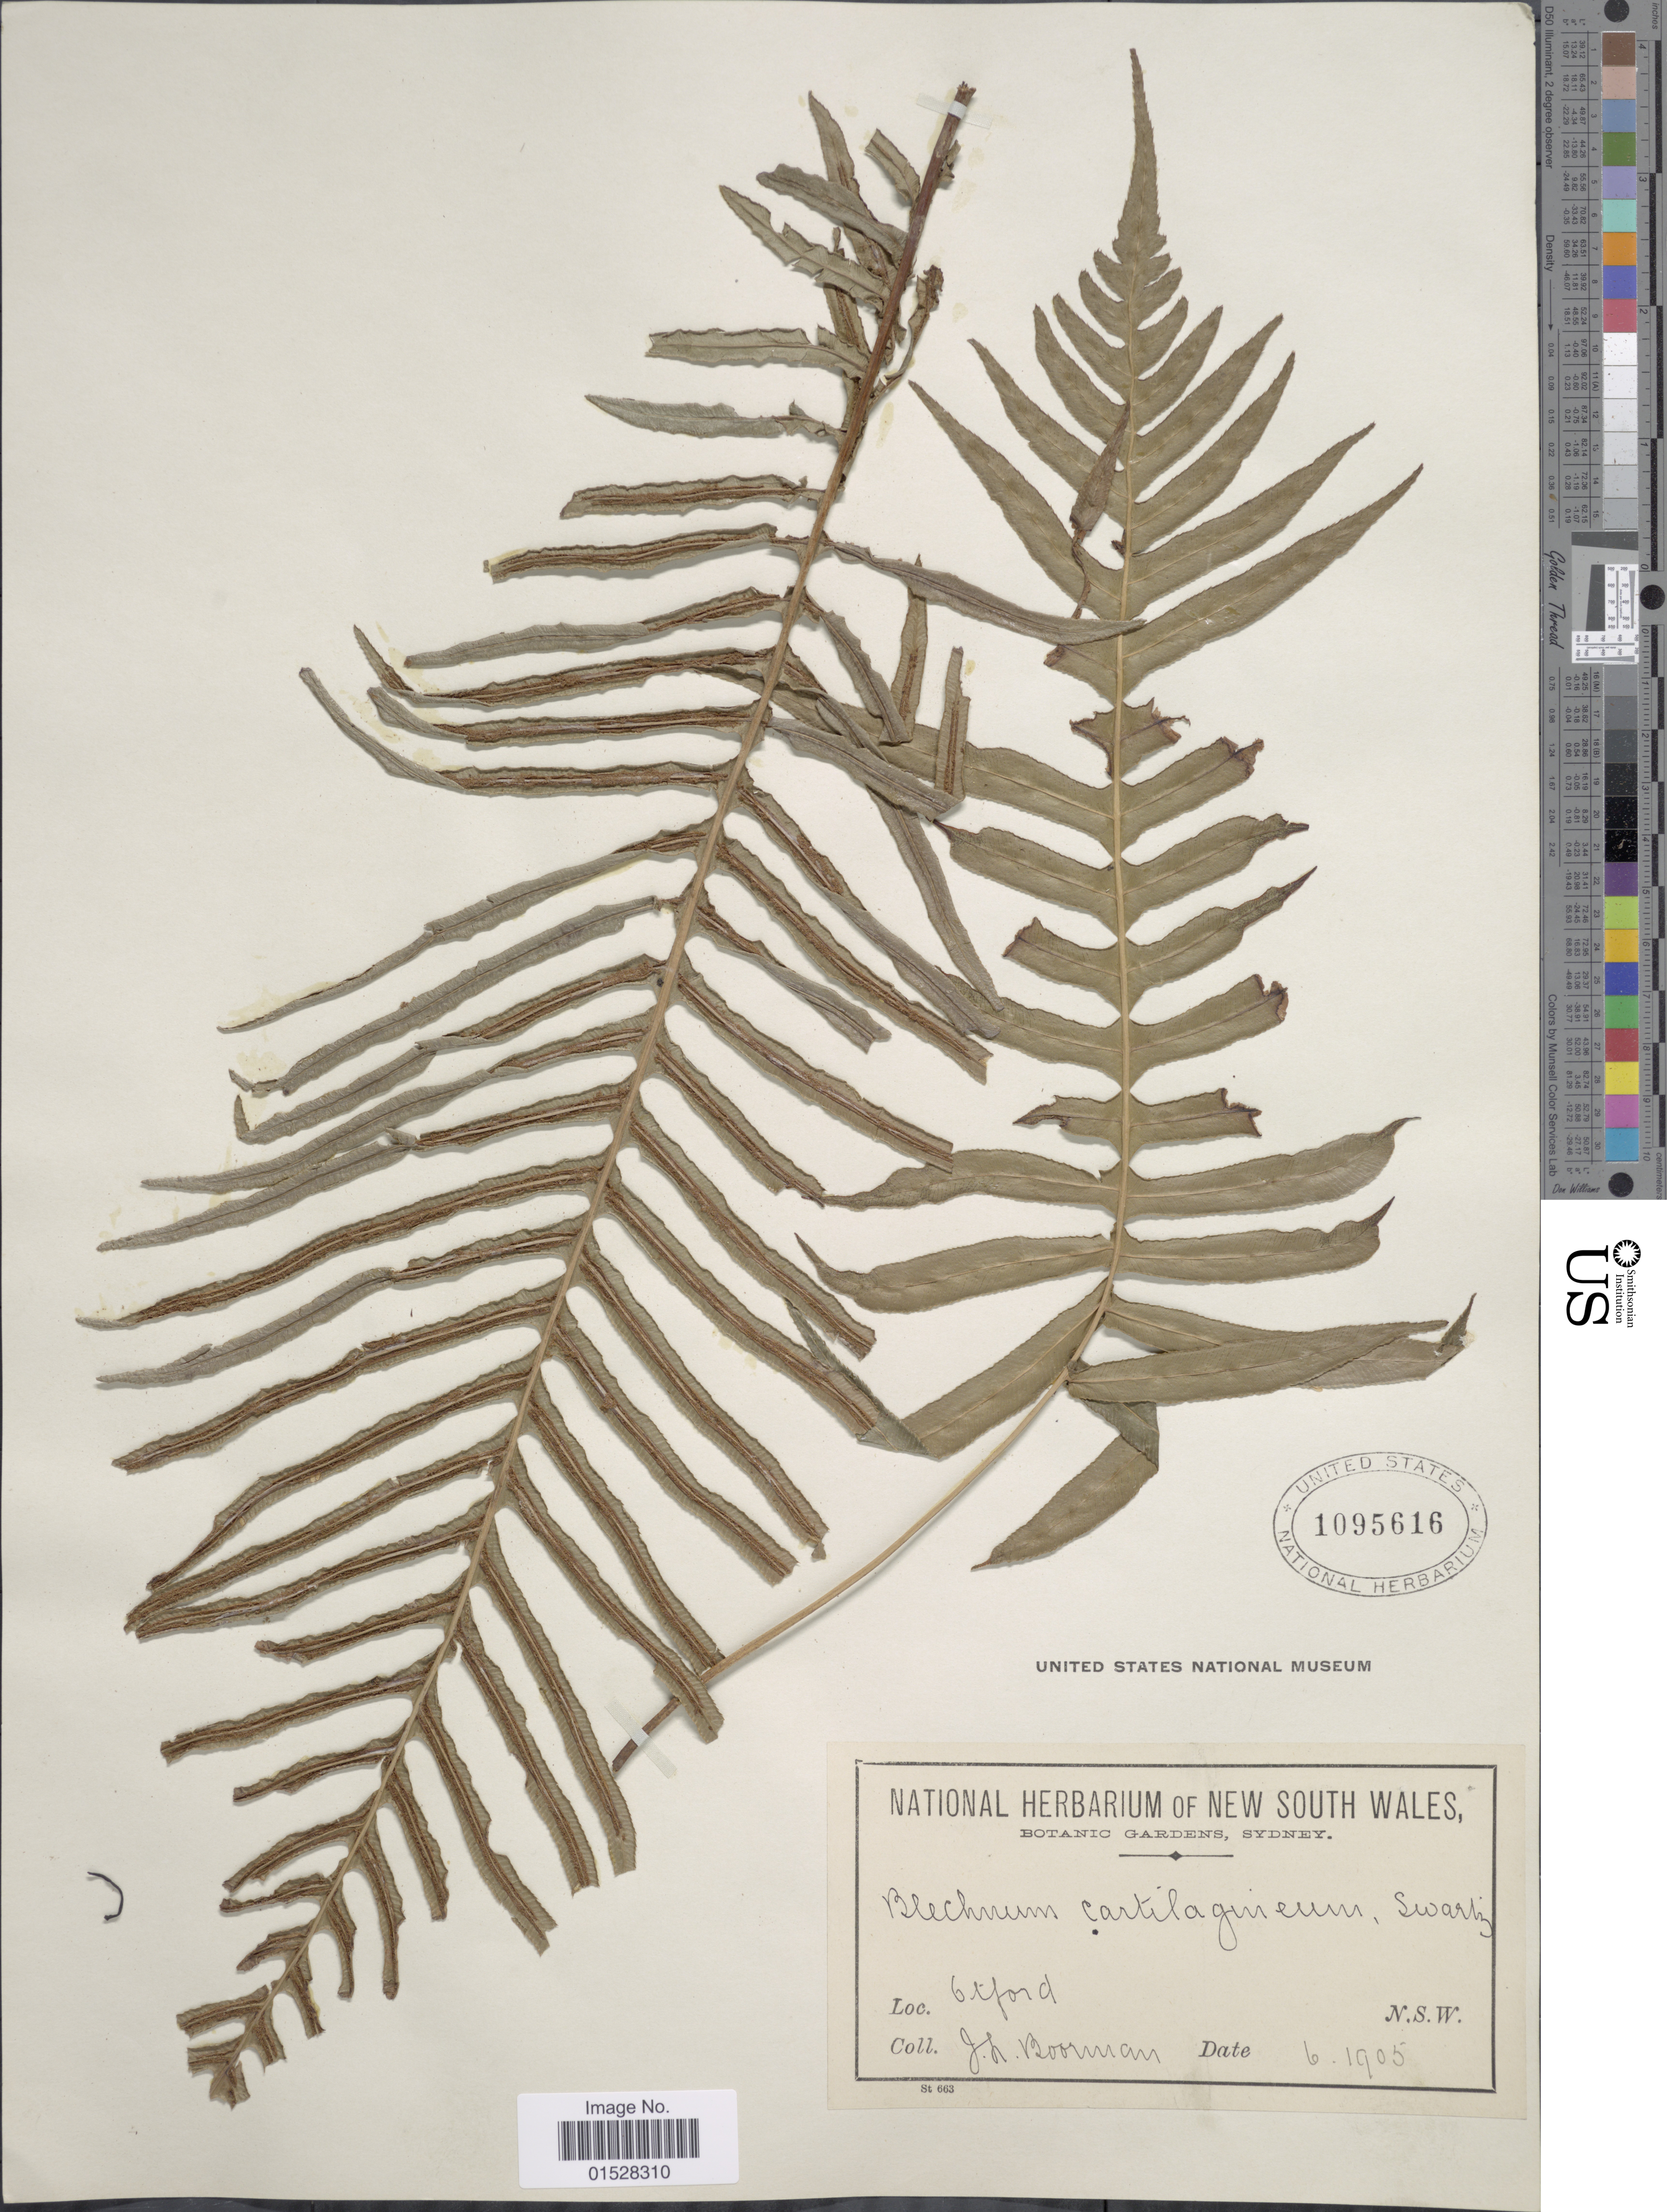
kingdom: Plantae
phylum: Tracheophyta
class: Polypodiopsida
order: Polypodiales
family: Blechnaceae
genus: Blechnum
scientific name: Blechnum cartilagineum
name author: Sw.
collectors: J. Boorman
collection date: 1905-06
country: Australia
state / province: New South Wales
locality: Otford.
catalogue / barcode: US 1095616